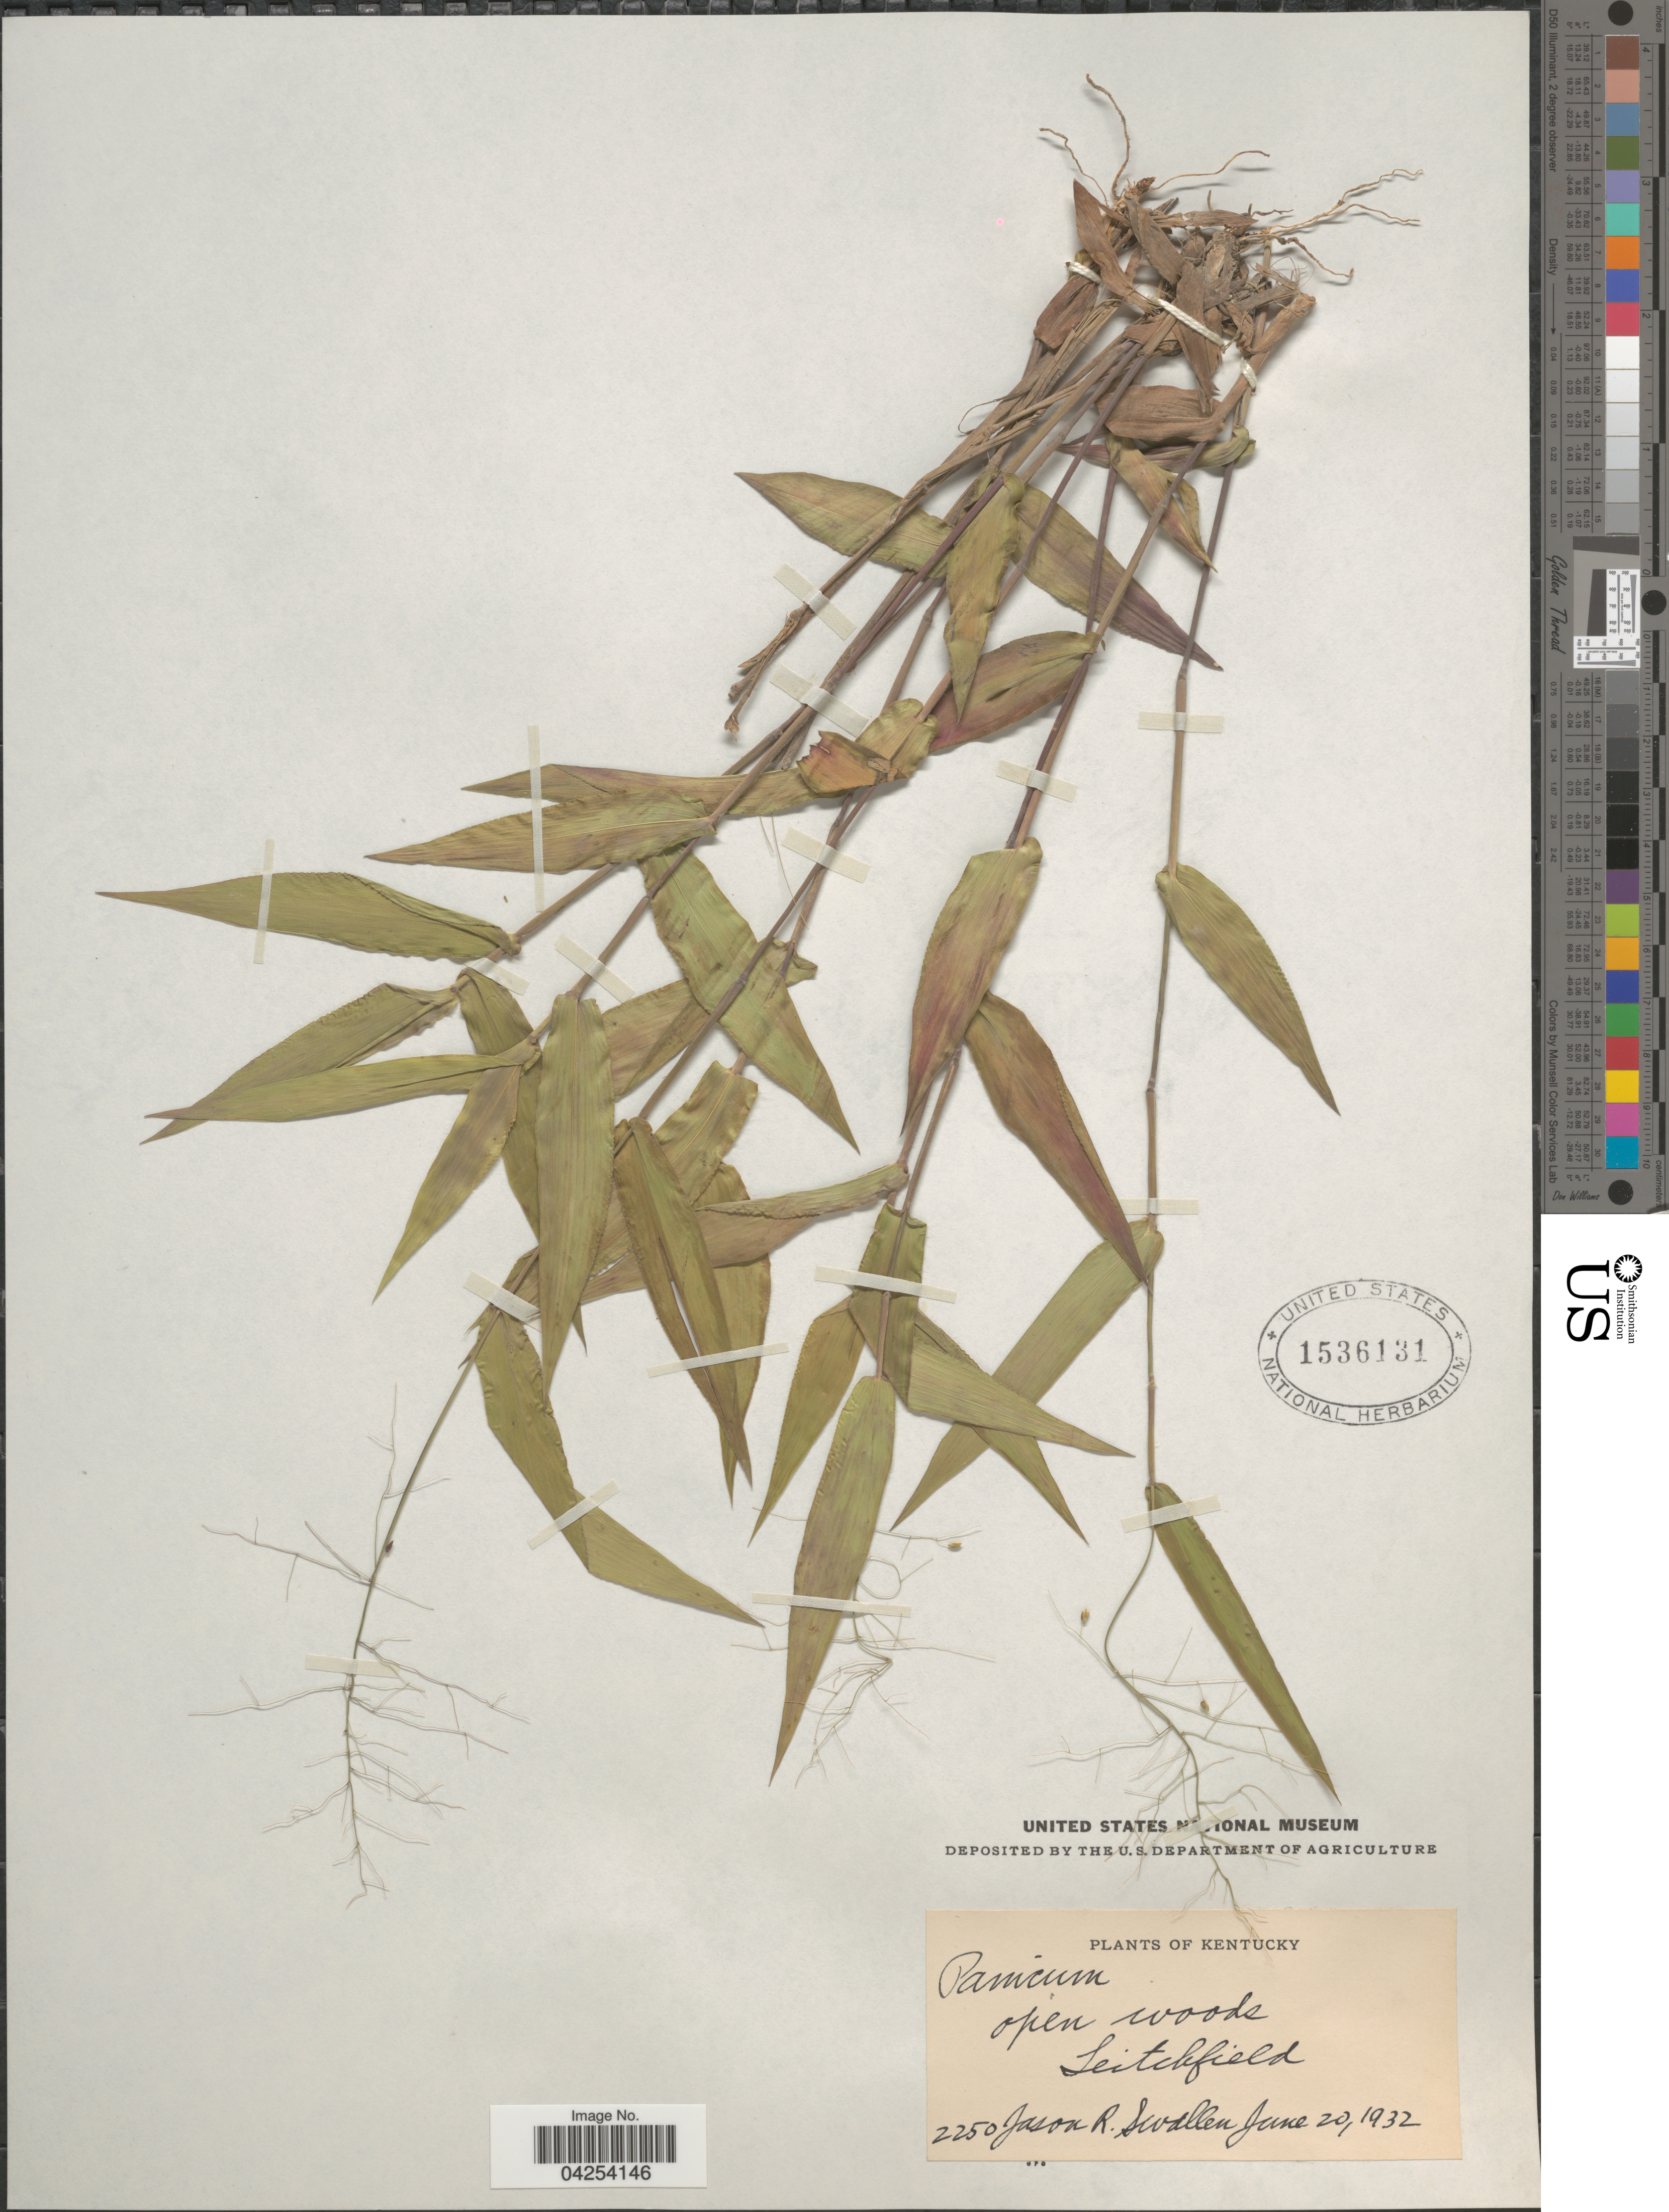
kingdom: Plantae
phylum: Tracheophyta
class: Liliopsida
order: Poales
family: Poaceae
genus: Dichanthelium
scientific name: Dichanthelium commutatum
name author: (Schult.) Gould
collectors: J. R. Swallen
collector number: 2250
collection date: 1932-06-20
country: United States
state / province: Kentucky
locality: Open woods Leitchfield.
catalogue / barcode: US 1536131